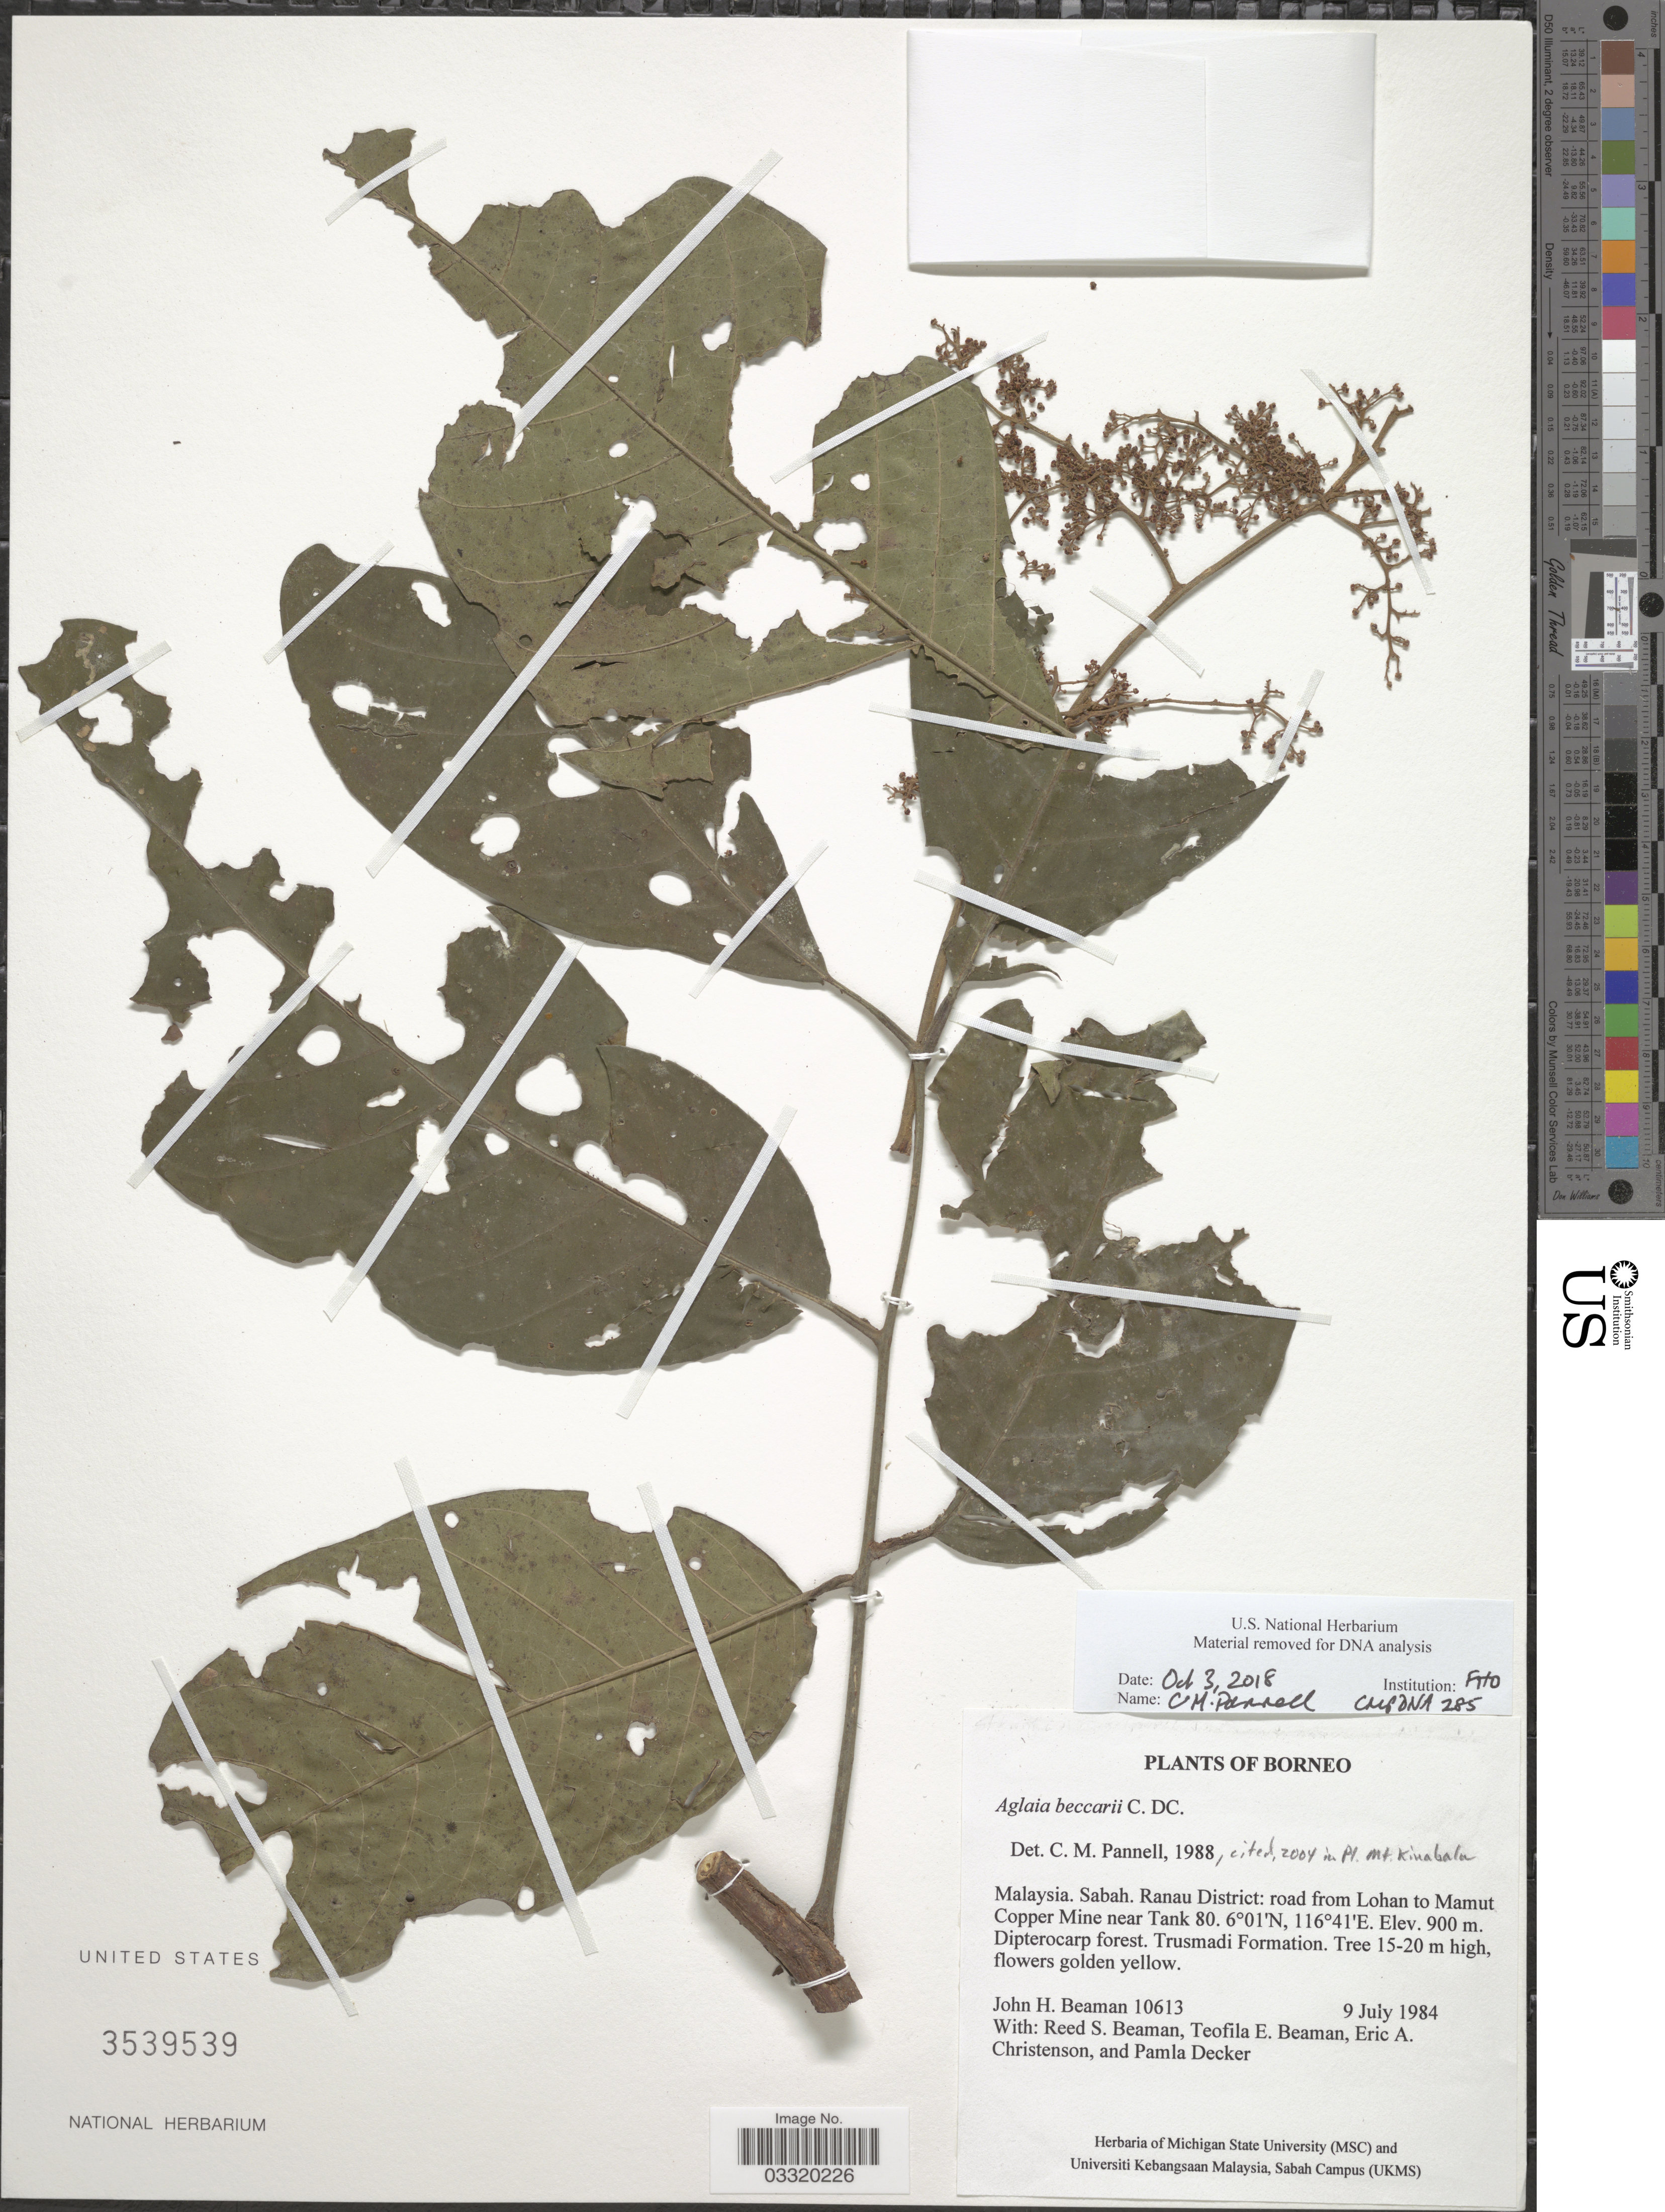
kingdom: Plantae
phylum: Tracheophyta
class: Magnoliopsida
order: Sapindales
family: Meliaceae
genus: Aglaia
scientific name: Aglaia beccarii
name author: C. DC.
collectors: J. H. Beaman, R. S. Beaman, T. E. Beaman, E. A. Christenson & P. Decker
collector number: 10613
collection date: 1984-07-09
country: Malaysia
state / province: Sabah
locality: Borneo. Ranau District: road from Lohan to Mamut Copper Mine near Tank 80.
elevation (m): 900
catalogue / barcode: US 3539539